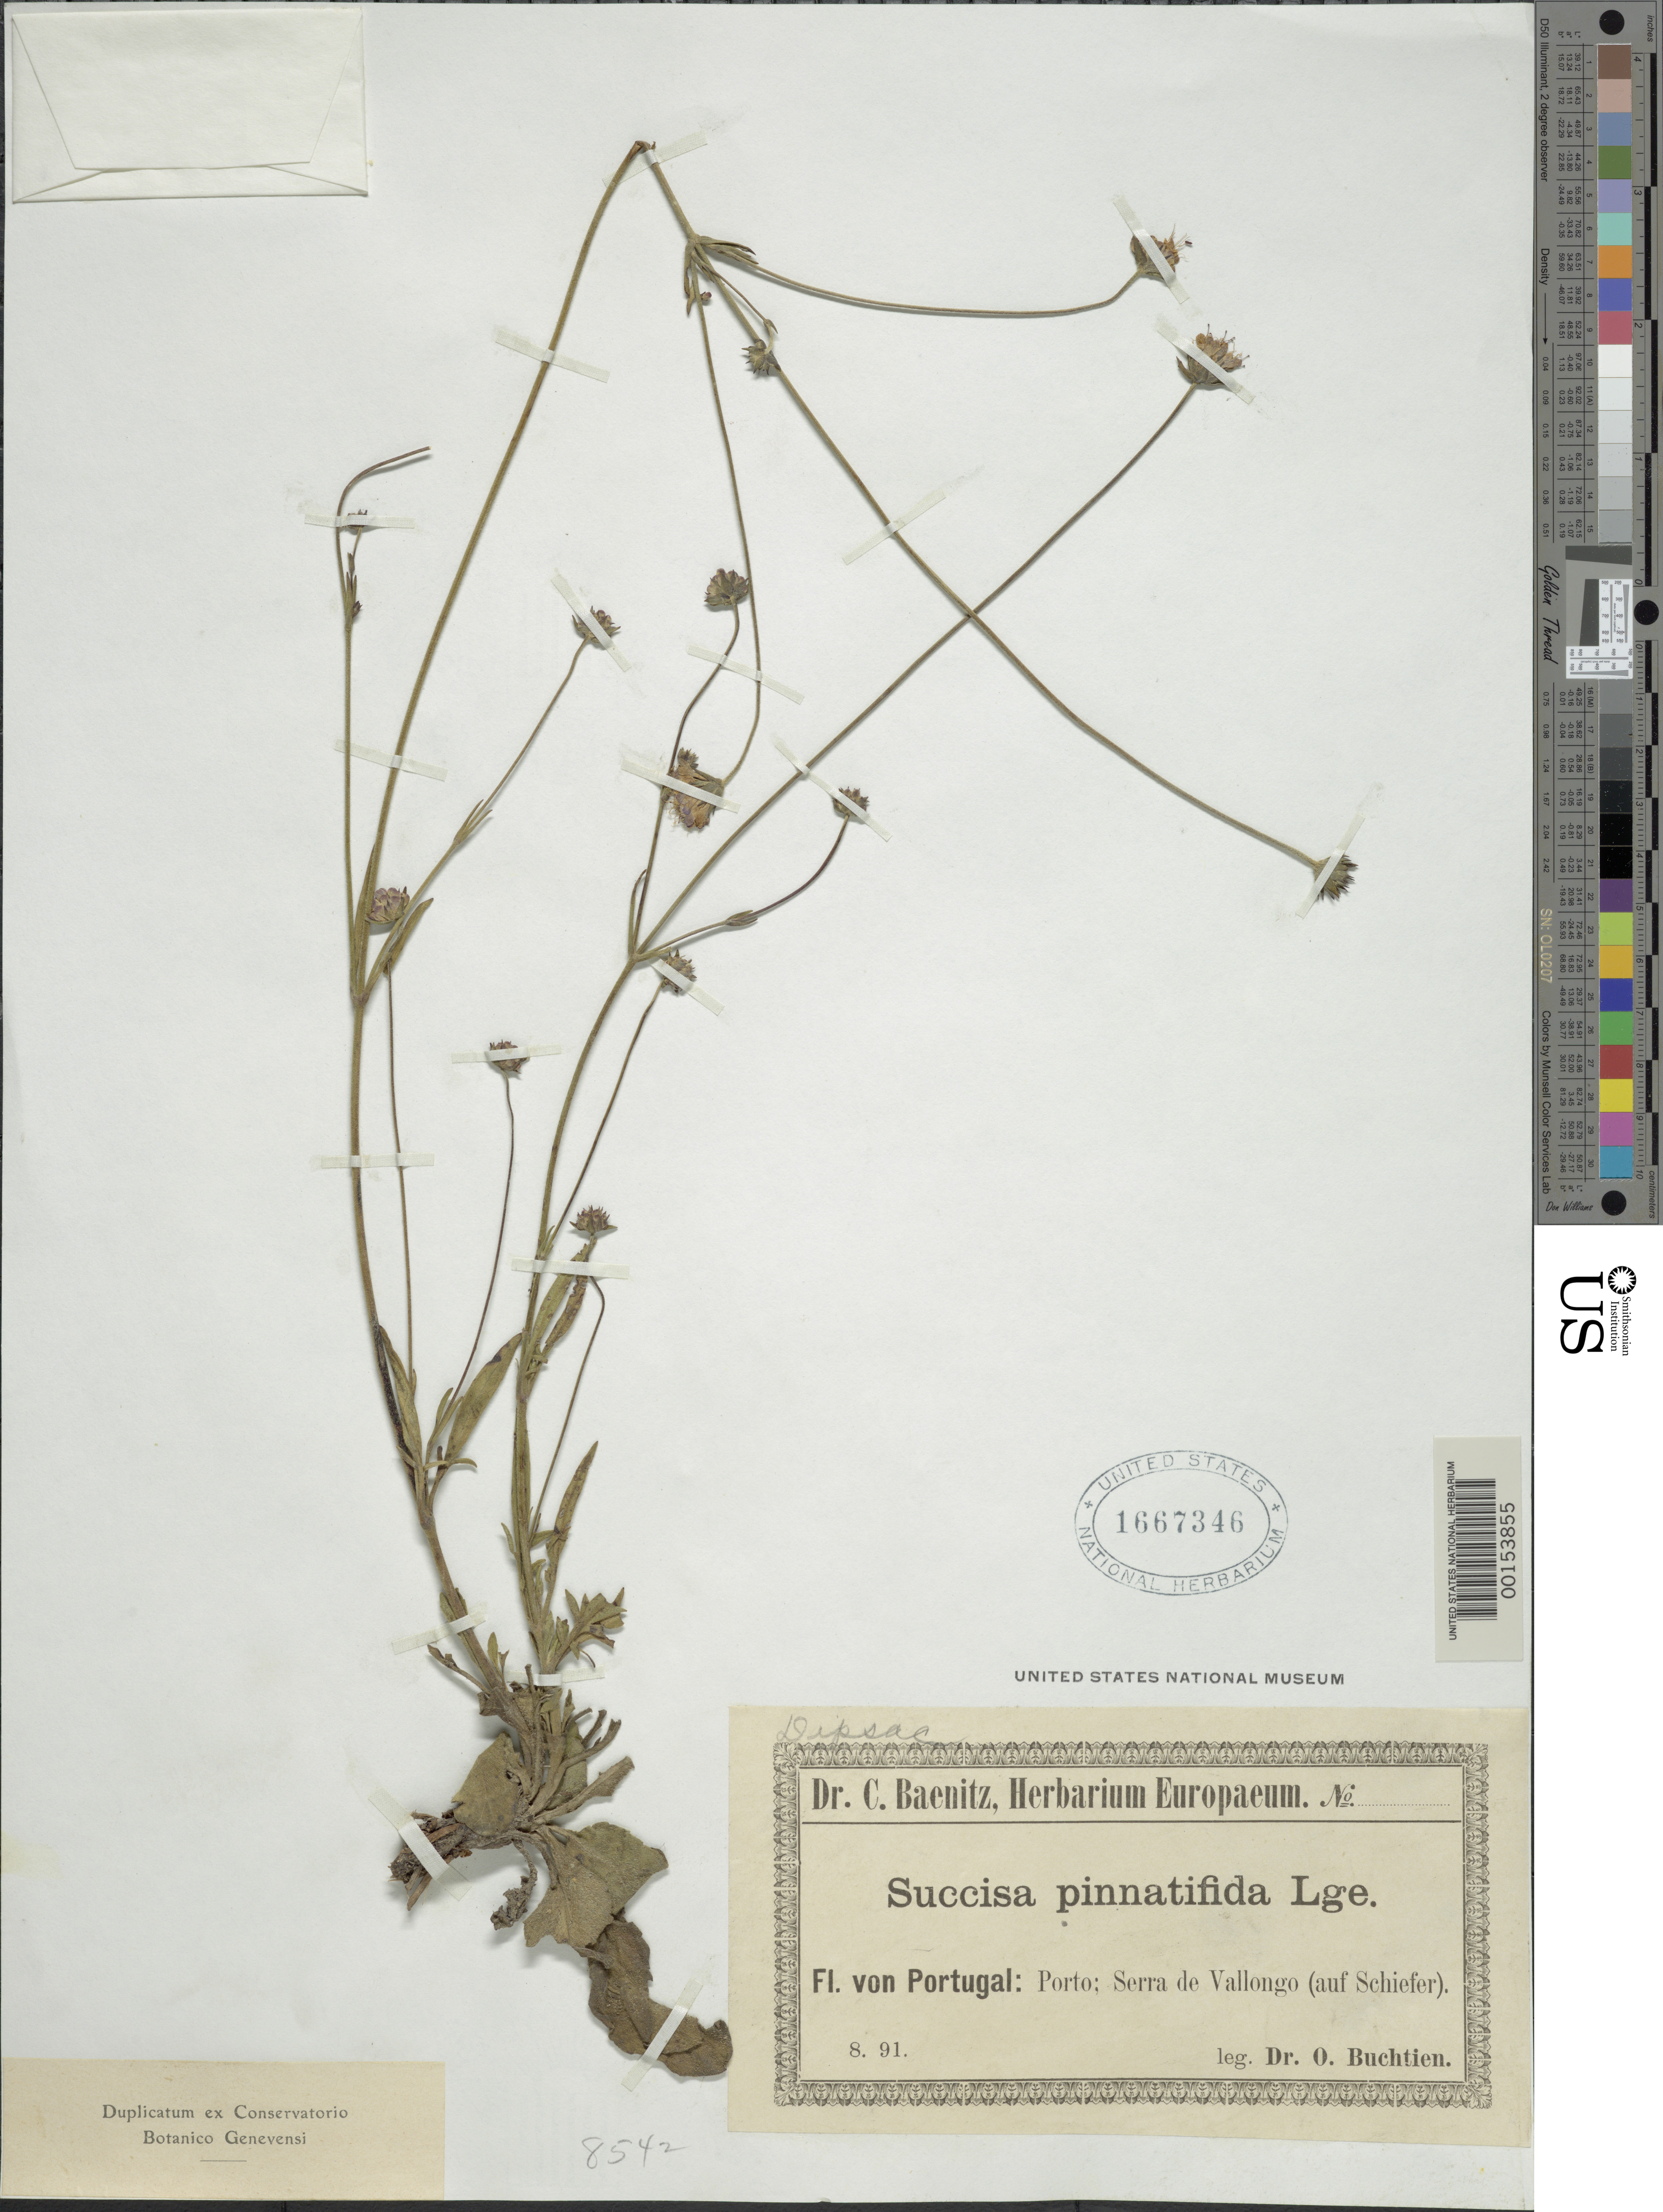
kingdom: Plantae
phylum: Tracheophyta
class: Magnoliopsida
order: Dipsacales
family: Caprifoliaceae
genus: Succisa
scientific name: Succisa pinnatifida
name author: Lange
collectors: O. Buchtein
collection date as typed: Aug 1891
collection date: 1891-08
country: Portugal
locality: Porto, Serra de Vallongo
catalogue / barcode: US 1667346